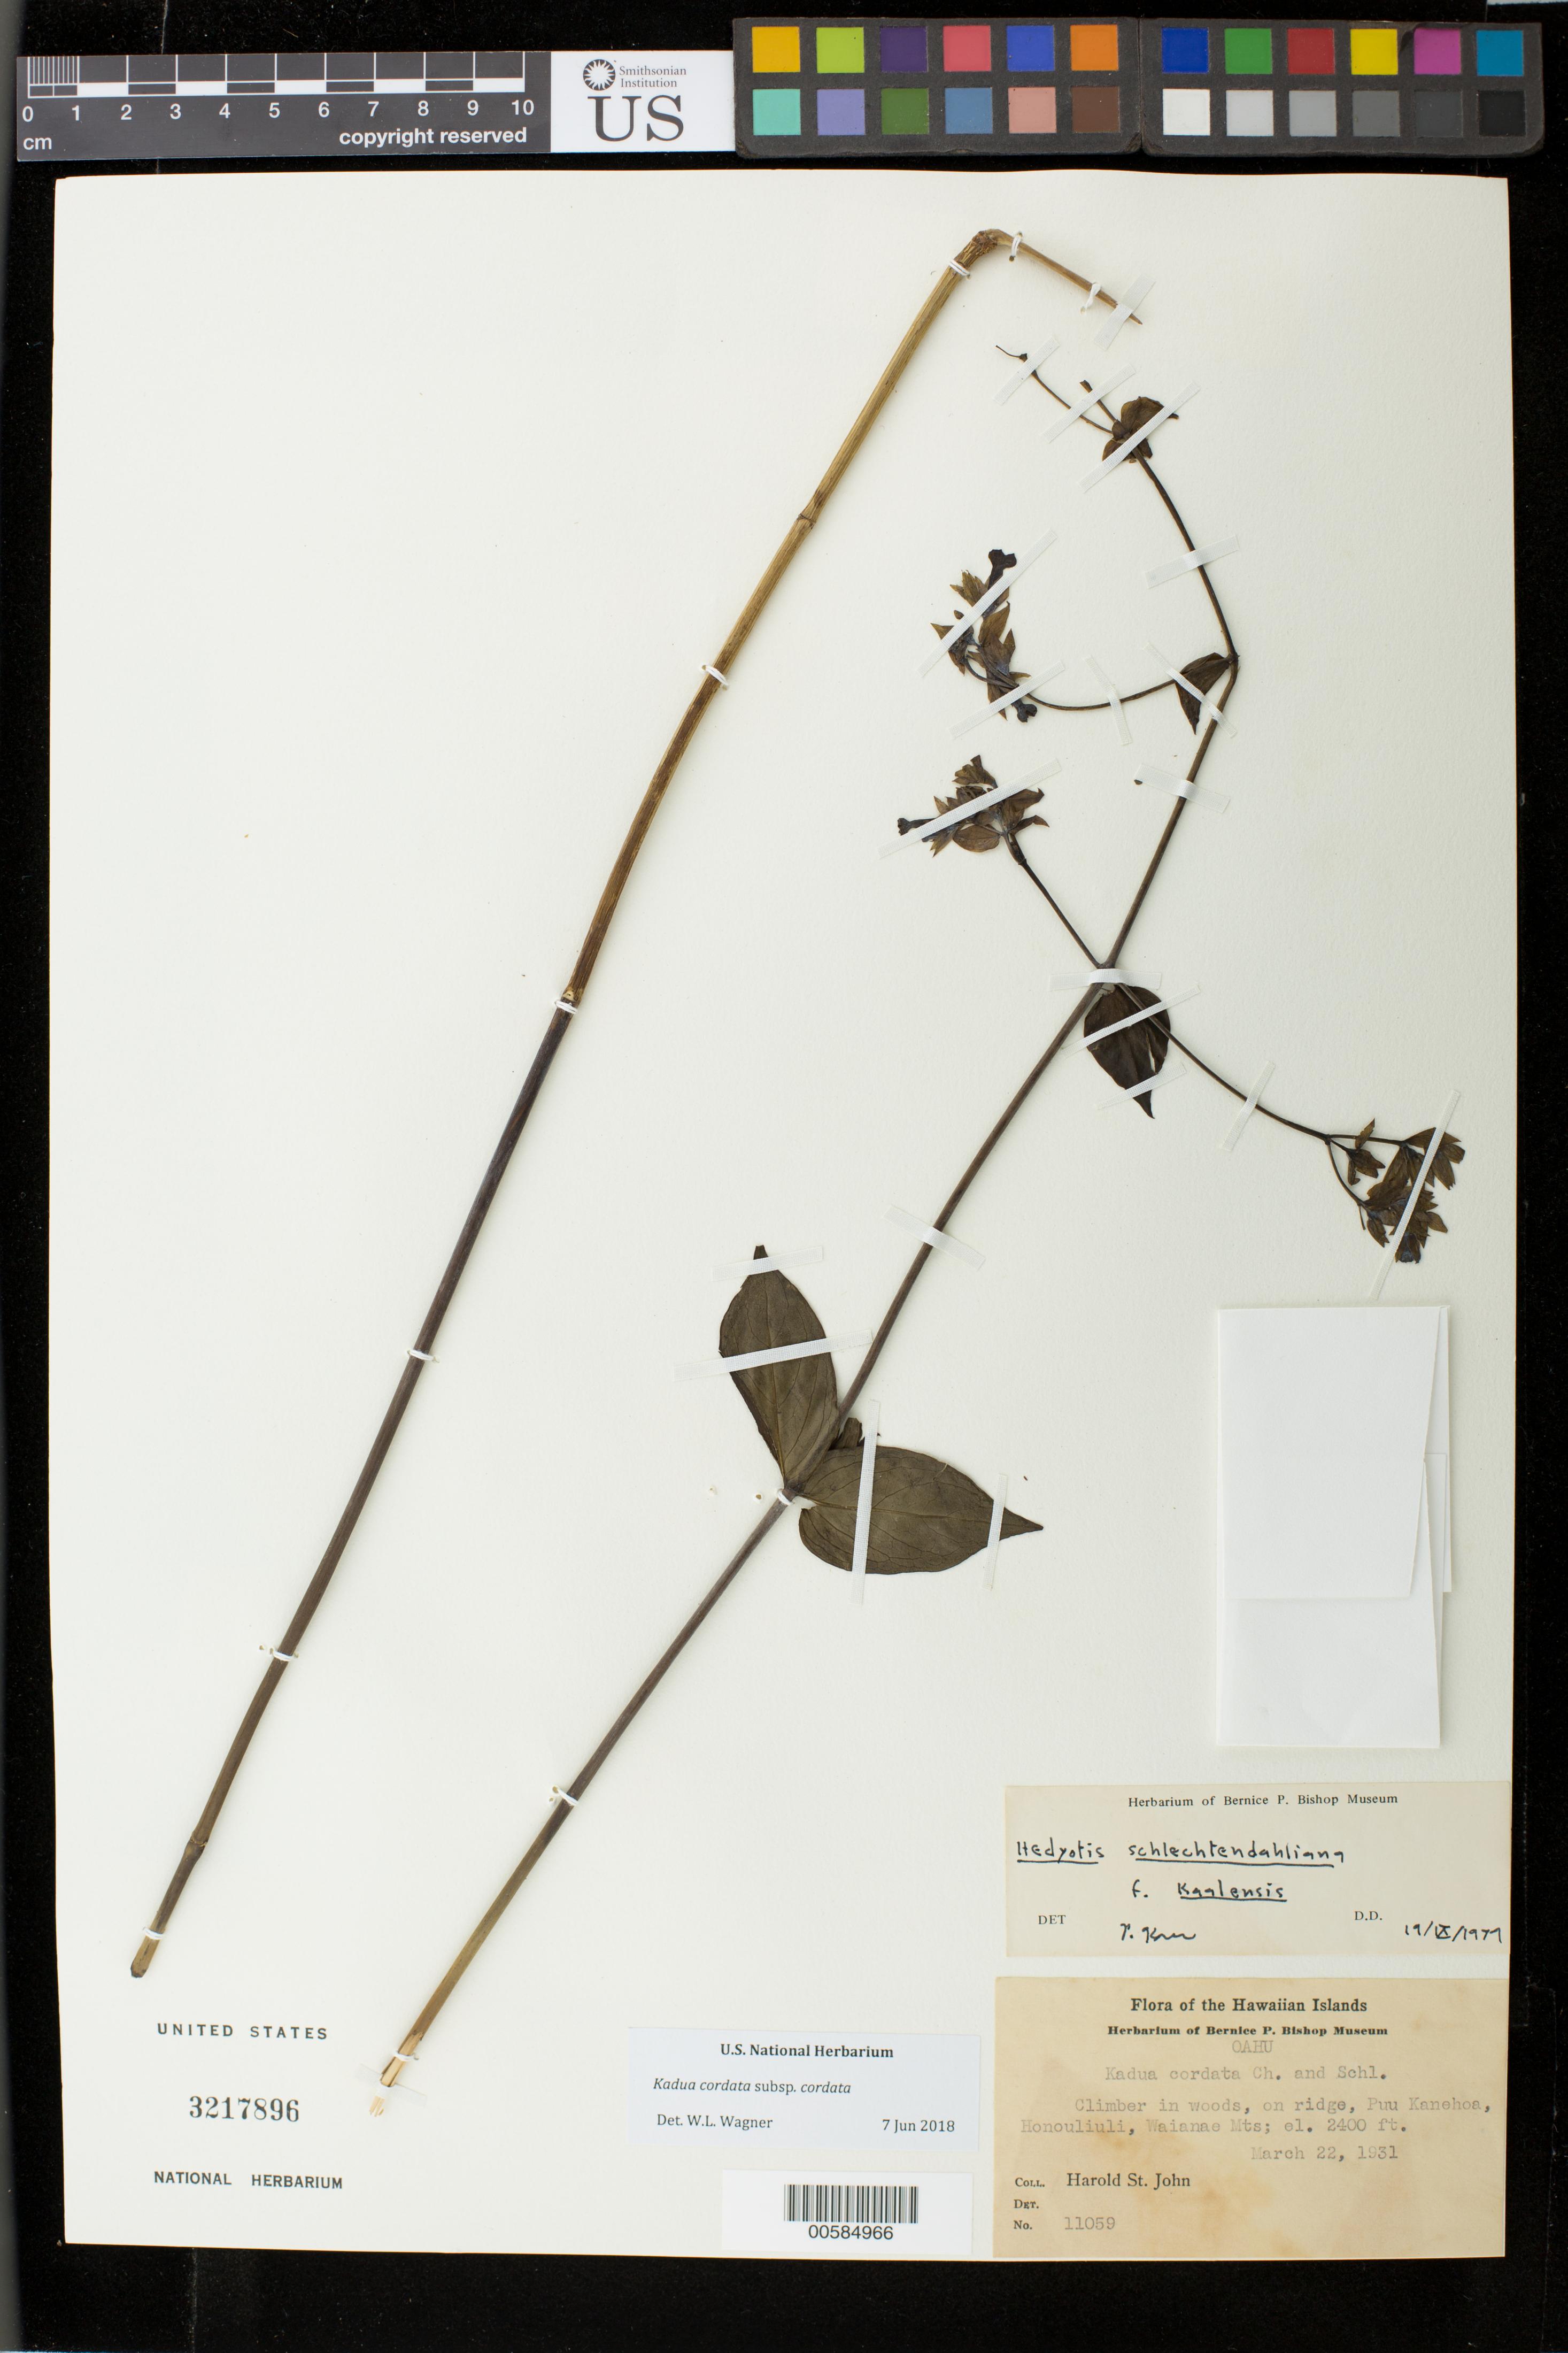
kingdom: Plantae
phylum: Tracheophyta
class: Magnoliopsida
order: Gentianales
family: Rubiaceae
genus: Kadua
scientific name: Kadua cordata subsp. cordata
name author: Cham. & Schltdl.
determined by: Wagner, W. L., (BOT), Smithsonian Institution - National Museum of Natural History (UNITED STATES)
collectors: H. St. John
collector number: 11059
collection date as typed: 22 Mar 1931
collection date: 1931-03-22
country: United States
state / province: Hawaii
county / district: Honolulu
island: Oahu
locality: Puu Kanehoa, Honouliuli, Waianae Mts.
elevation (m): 732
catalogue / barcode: US 3217896